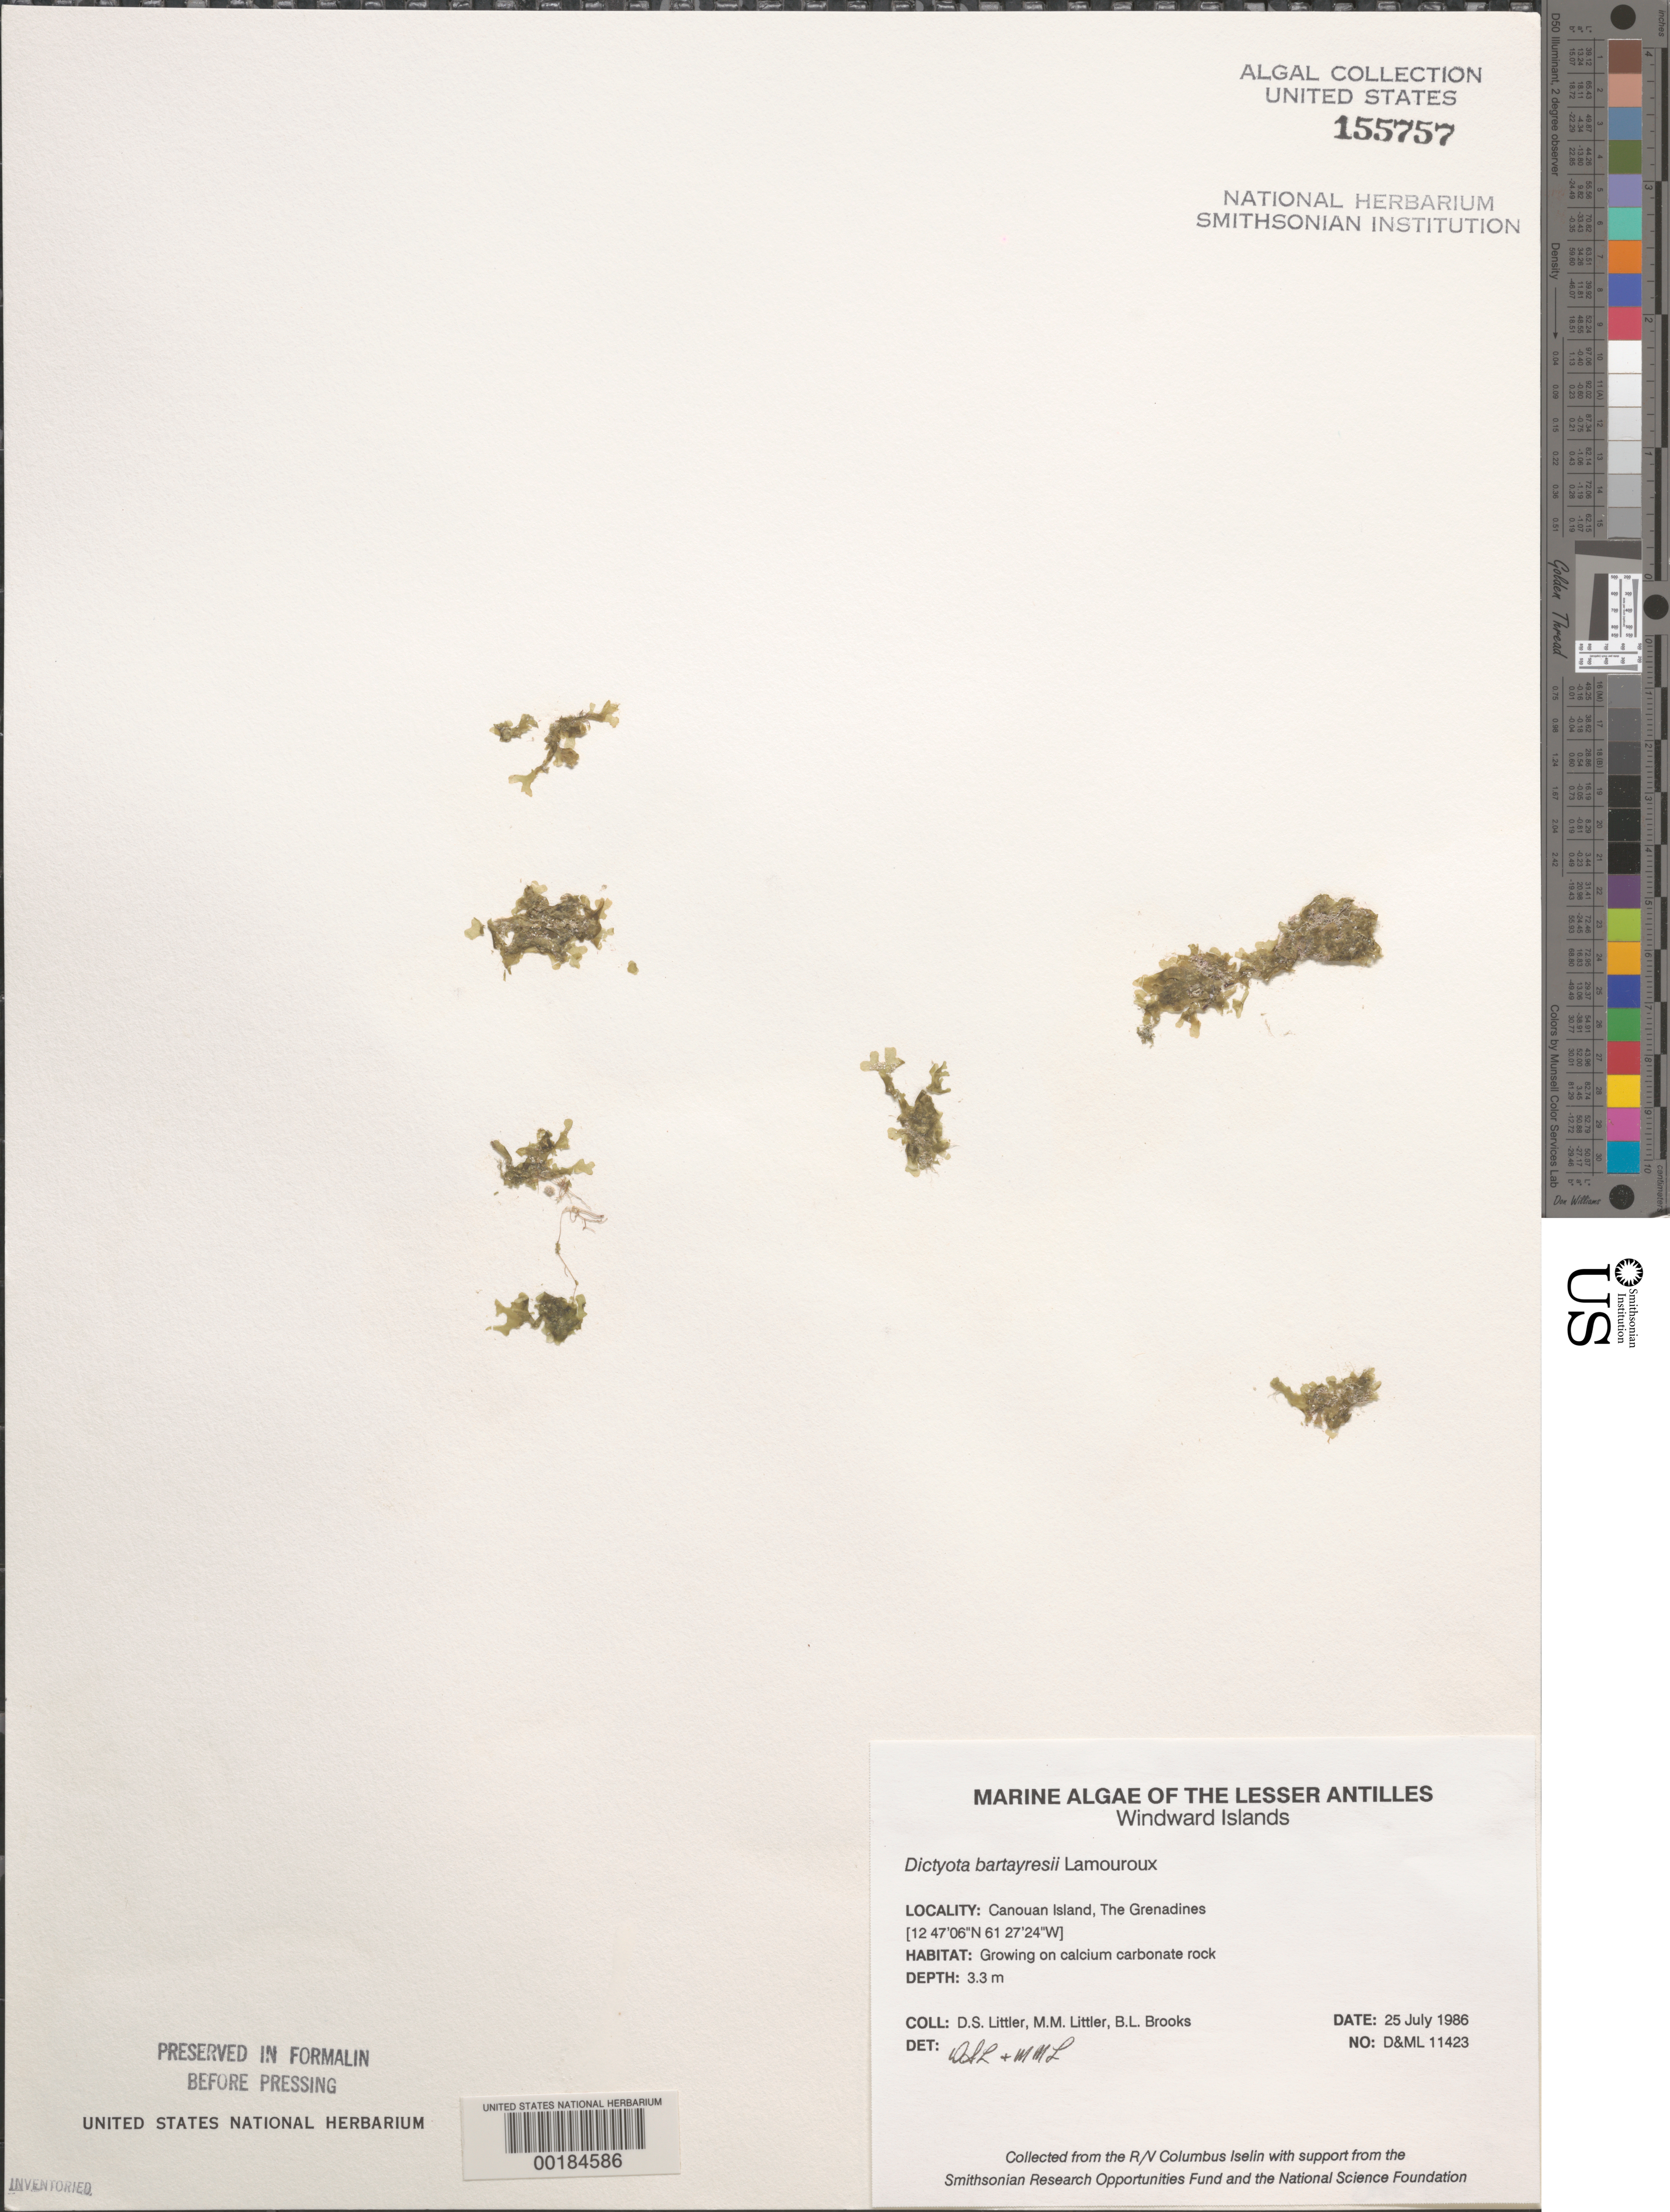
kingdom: Chromista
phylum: Ochrophyta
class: Phaeophyceae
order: Dictyotales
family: Dictyotaceae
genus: Dictyota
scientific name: Dictyota bartayresiana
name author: J.V.Lamouroux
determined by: Littler, D. S.; Littler, M. M.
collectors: D. S. Littler, M. M. Littler & B. Brooks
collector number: D&ML 11423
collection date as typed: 25 Jul 1986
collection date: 1986-07-25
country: St. Vincent - Grenadines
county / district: Grenadines Parish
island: Canouan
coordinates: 12 47' 06" N, 61 27' 24" W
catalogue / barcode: US 155757